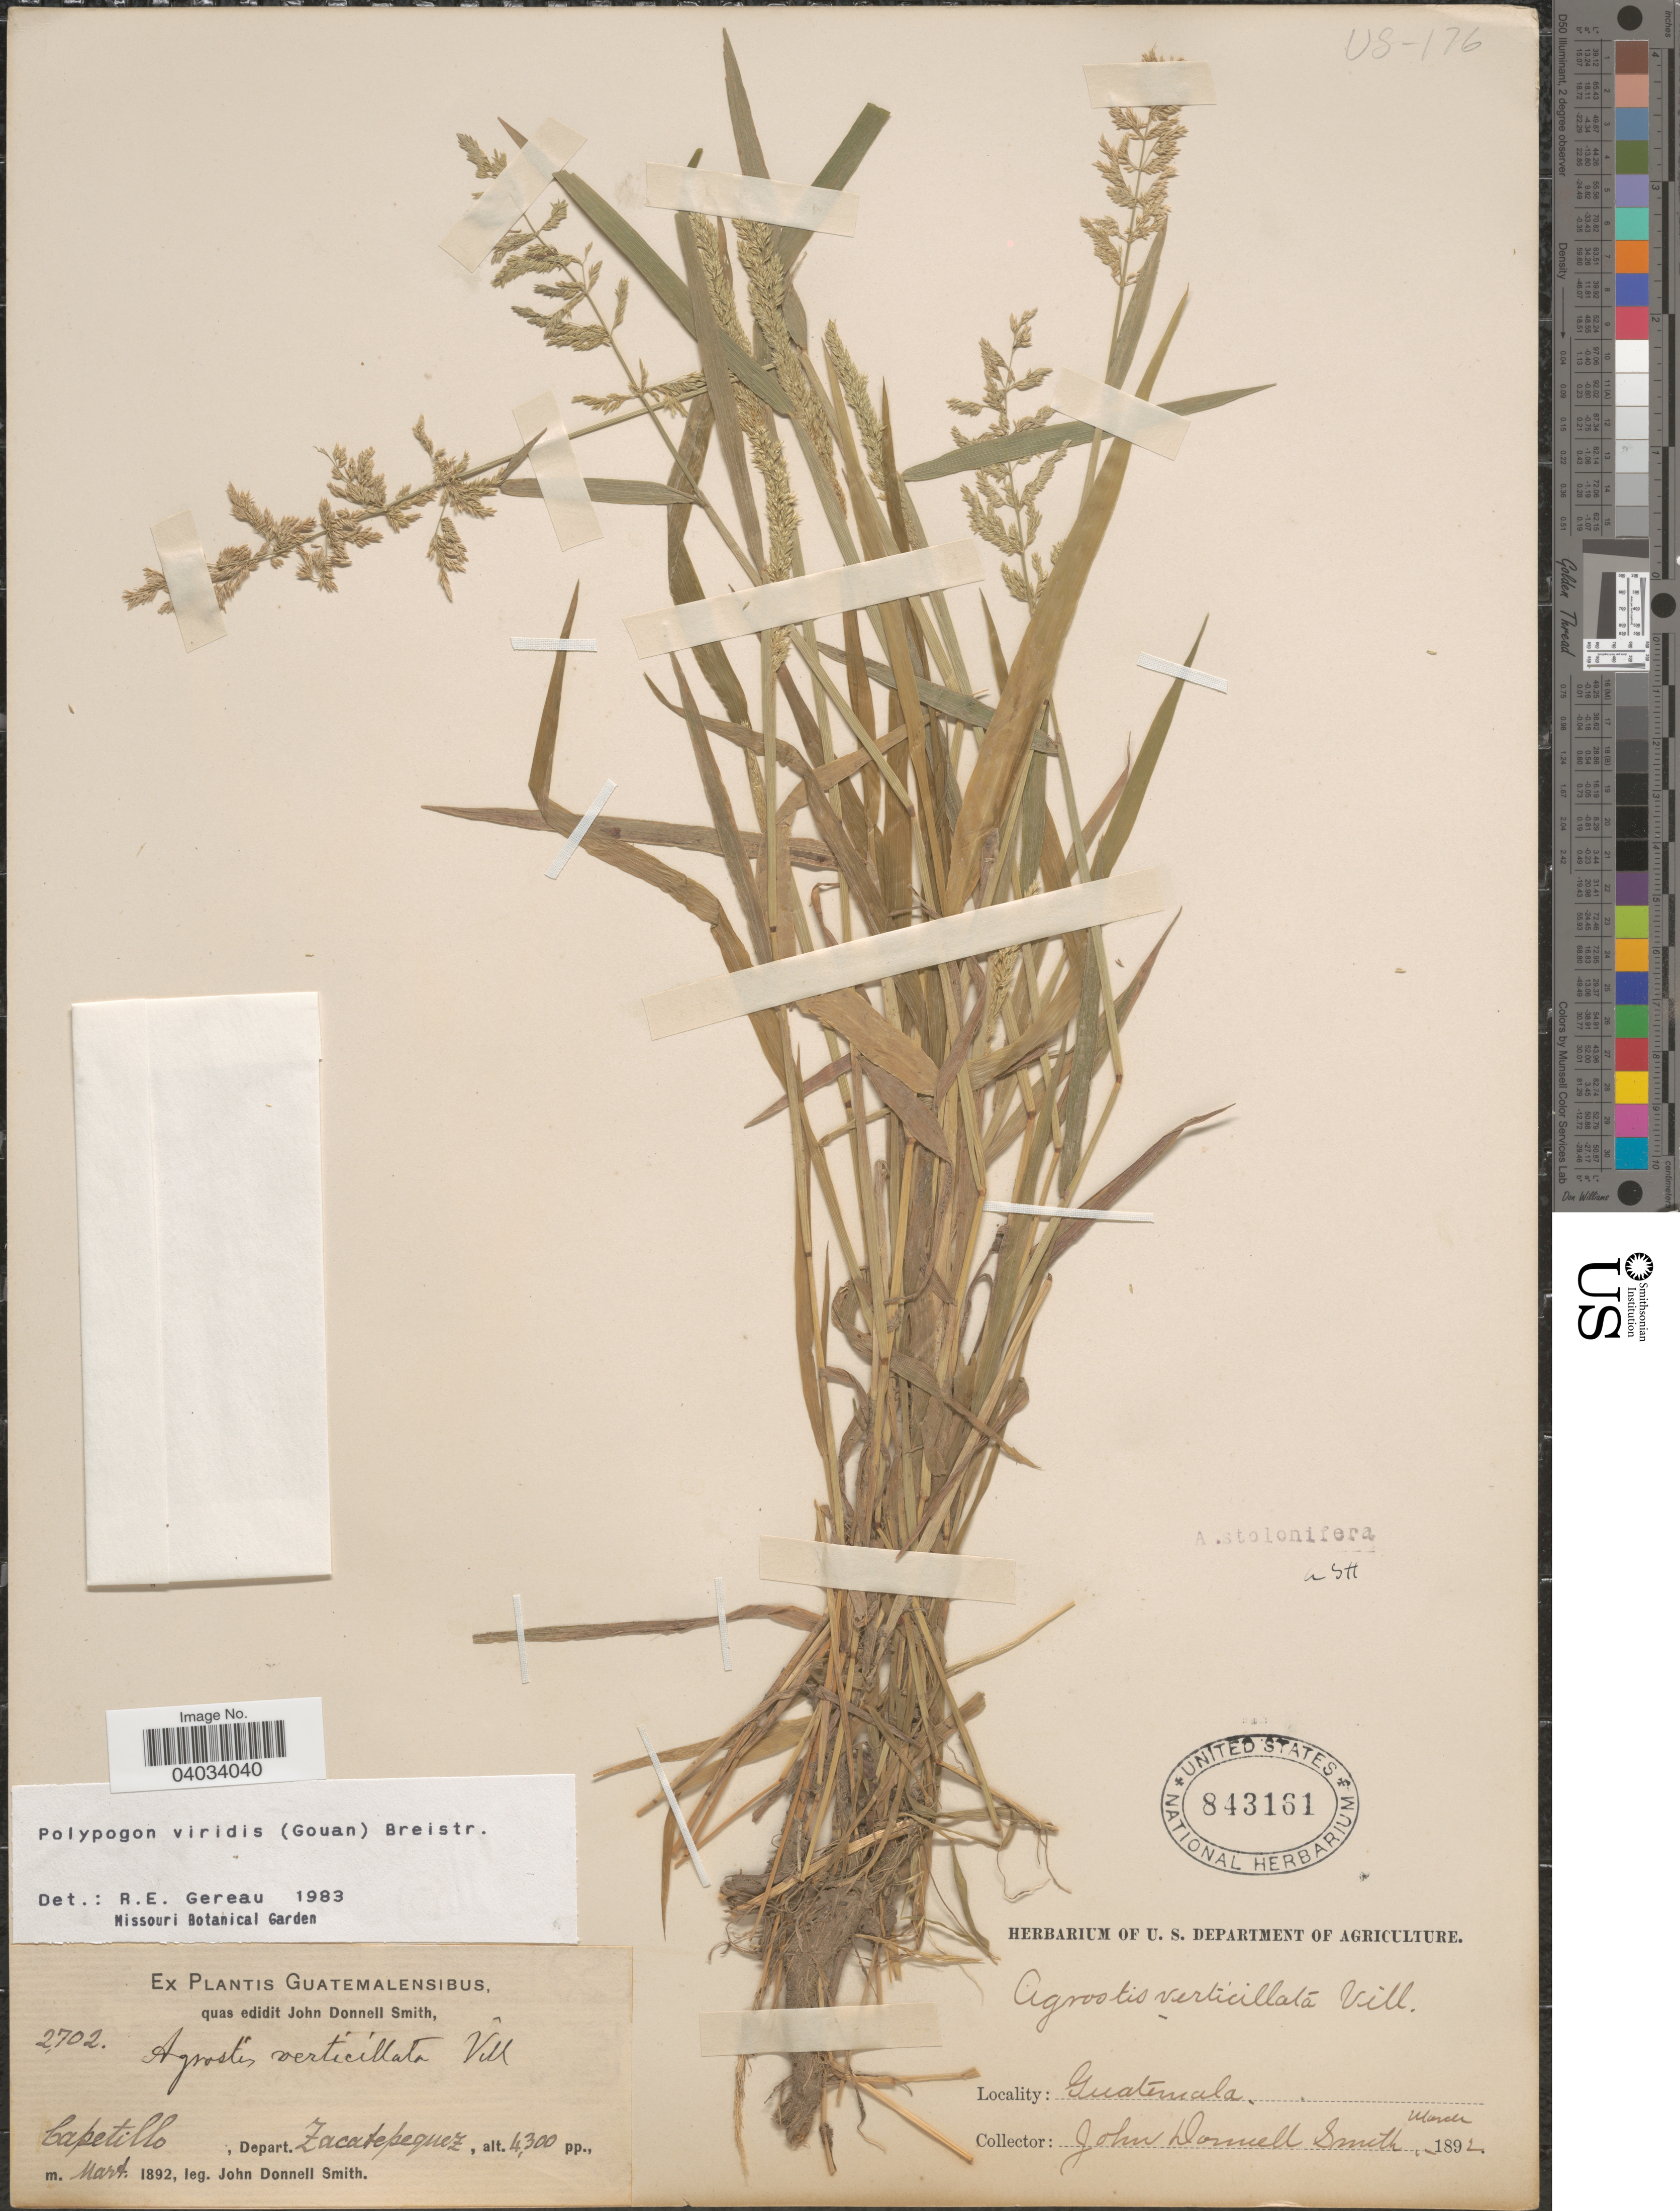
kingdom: Plantae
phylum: Tracheophyta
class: Liliopsida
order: Poales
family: Poaceae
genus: Polypogon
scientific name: Polypogon viridis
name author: (Gouan) Breistroffer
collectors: J. Donnell Smith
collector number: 2702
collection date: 1892-03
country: Guatemala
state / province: Sacatepequez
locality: Capetillo, Depart. Zacatepequez.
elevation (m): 1311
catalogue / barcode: US 843161